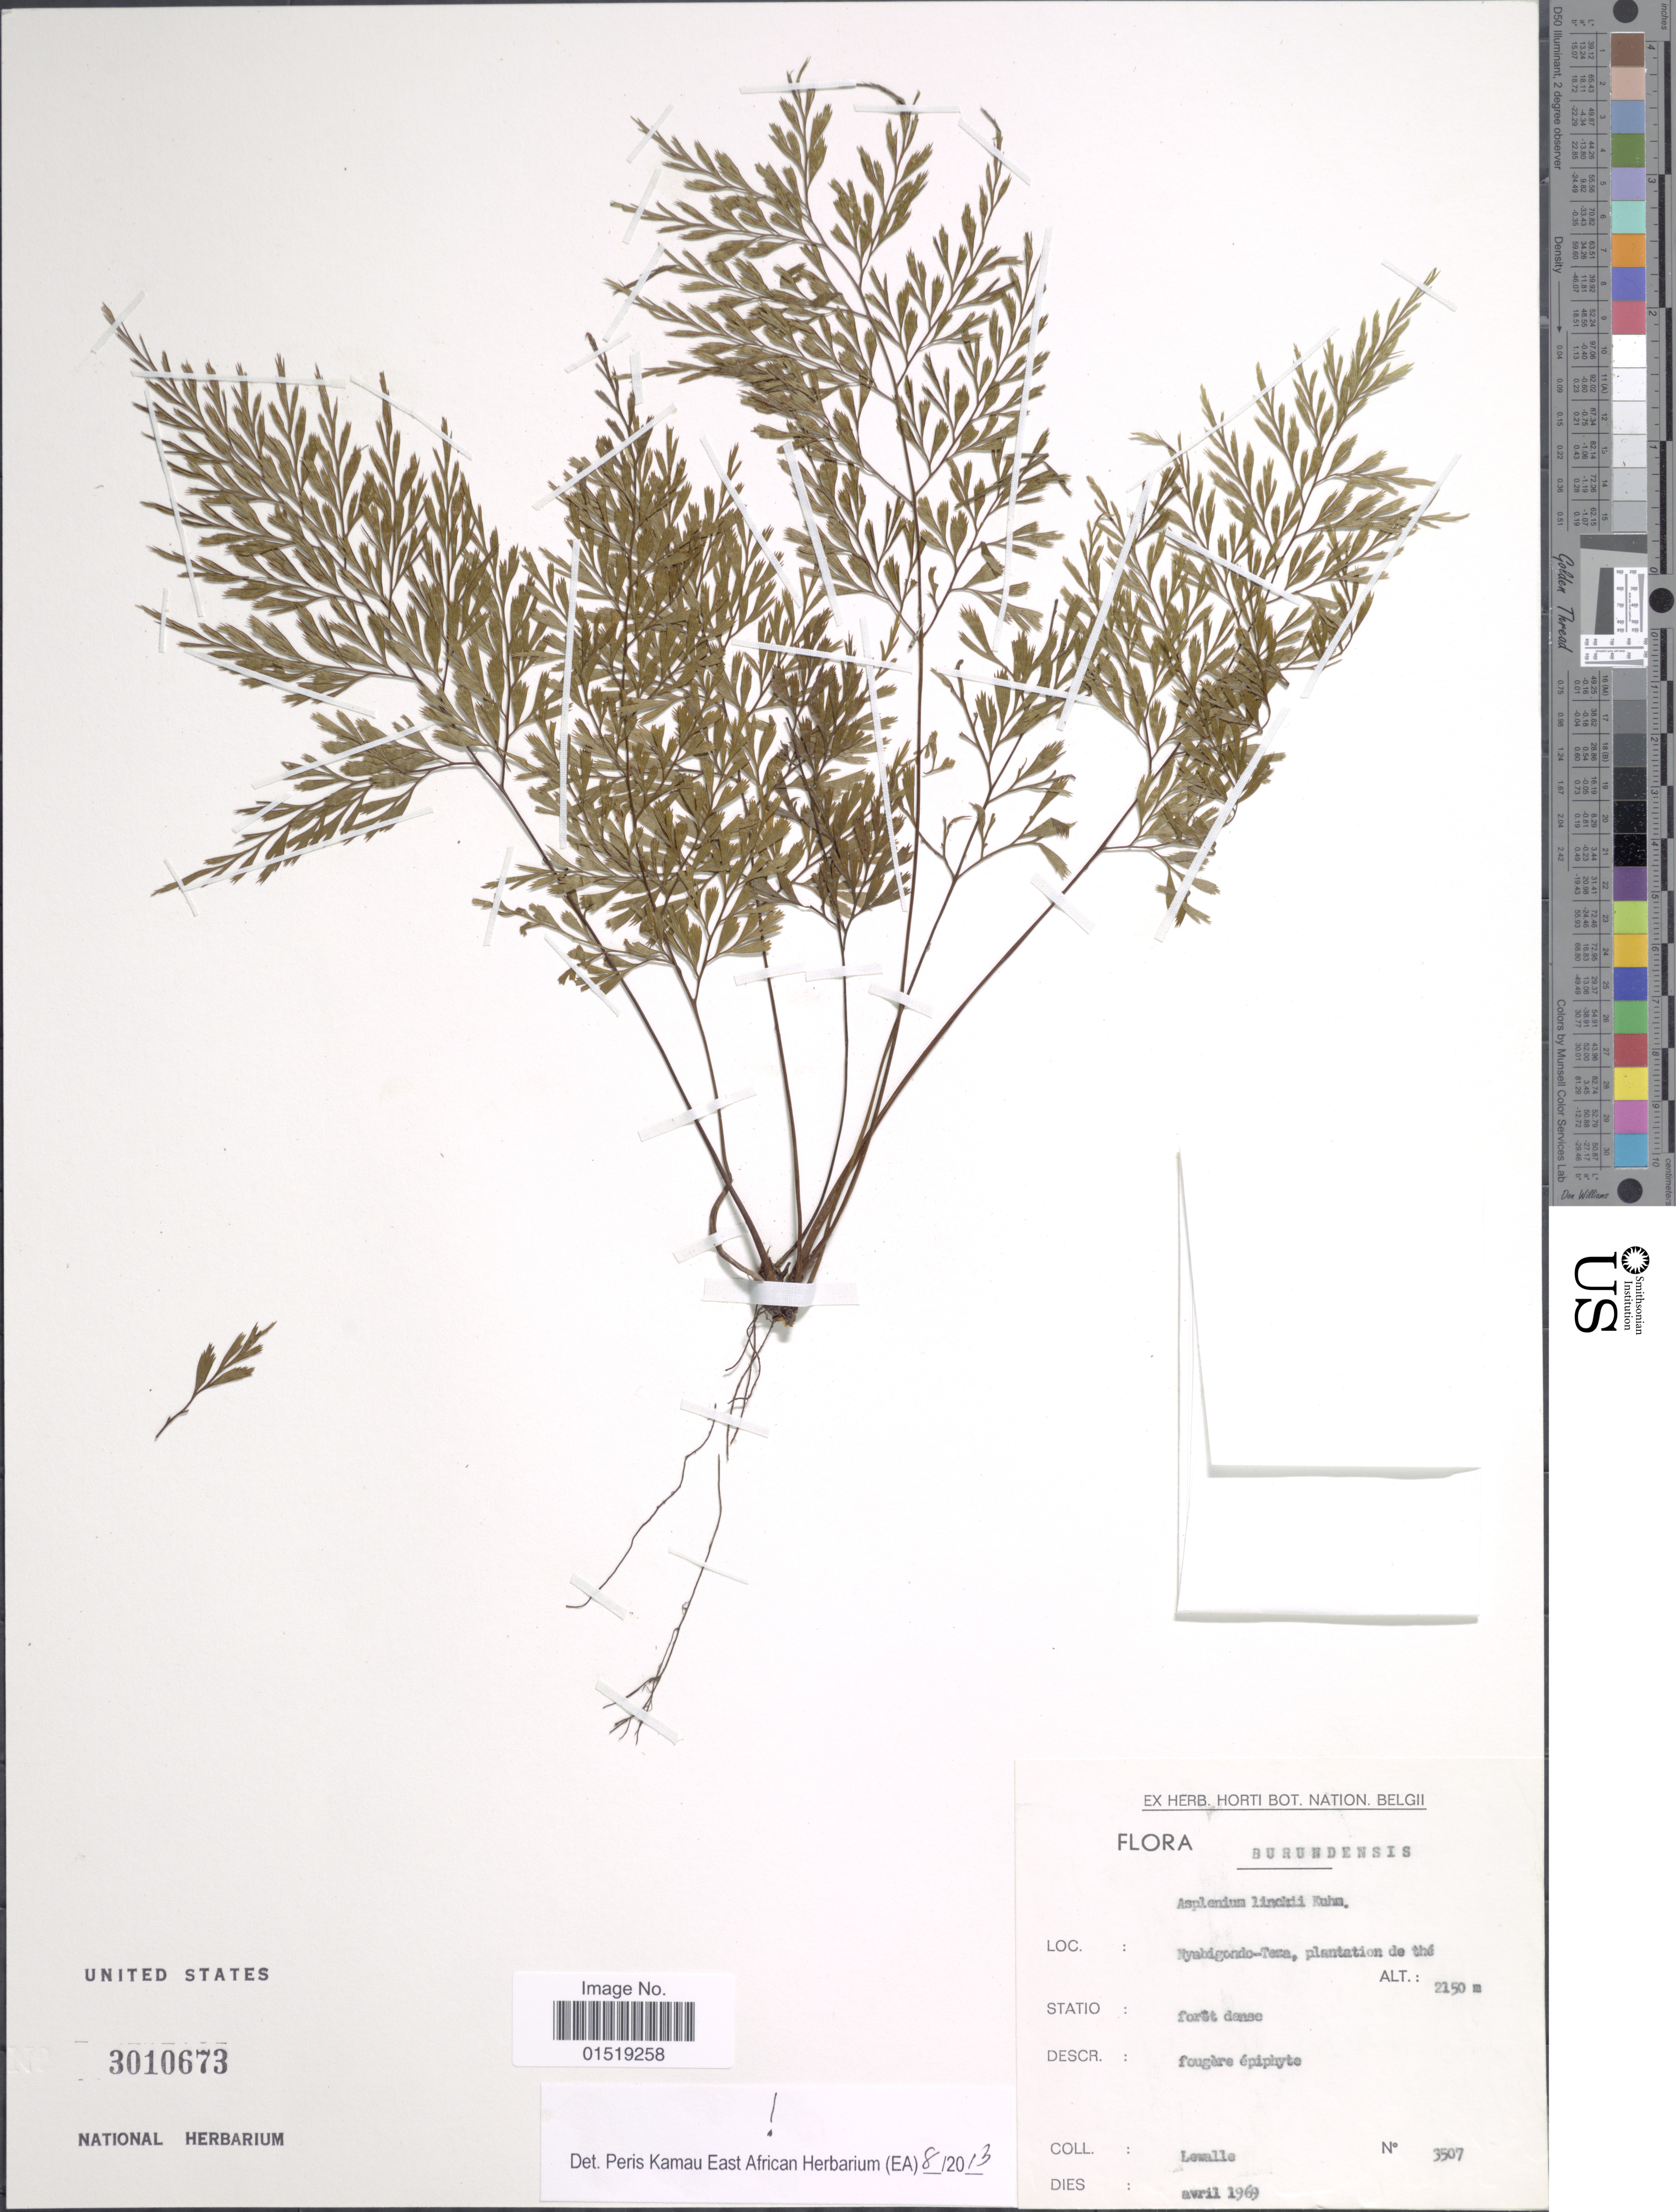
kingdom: Plantae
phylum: Tracheophyta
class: Polypodiopsida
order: Polypodiales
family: Aspleniaceae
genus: Asplenium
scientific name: Asplenium linckii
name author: Kuhn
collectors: Lewalle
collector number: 3507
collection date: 1969-04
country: Burundi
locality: Nyabigondo-Teza, plantation de thé.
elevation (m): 2150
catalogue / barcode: US 3010673